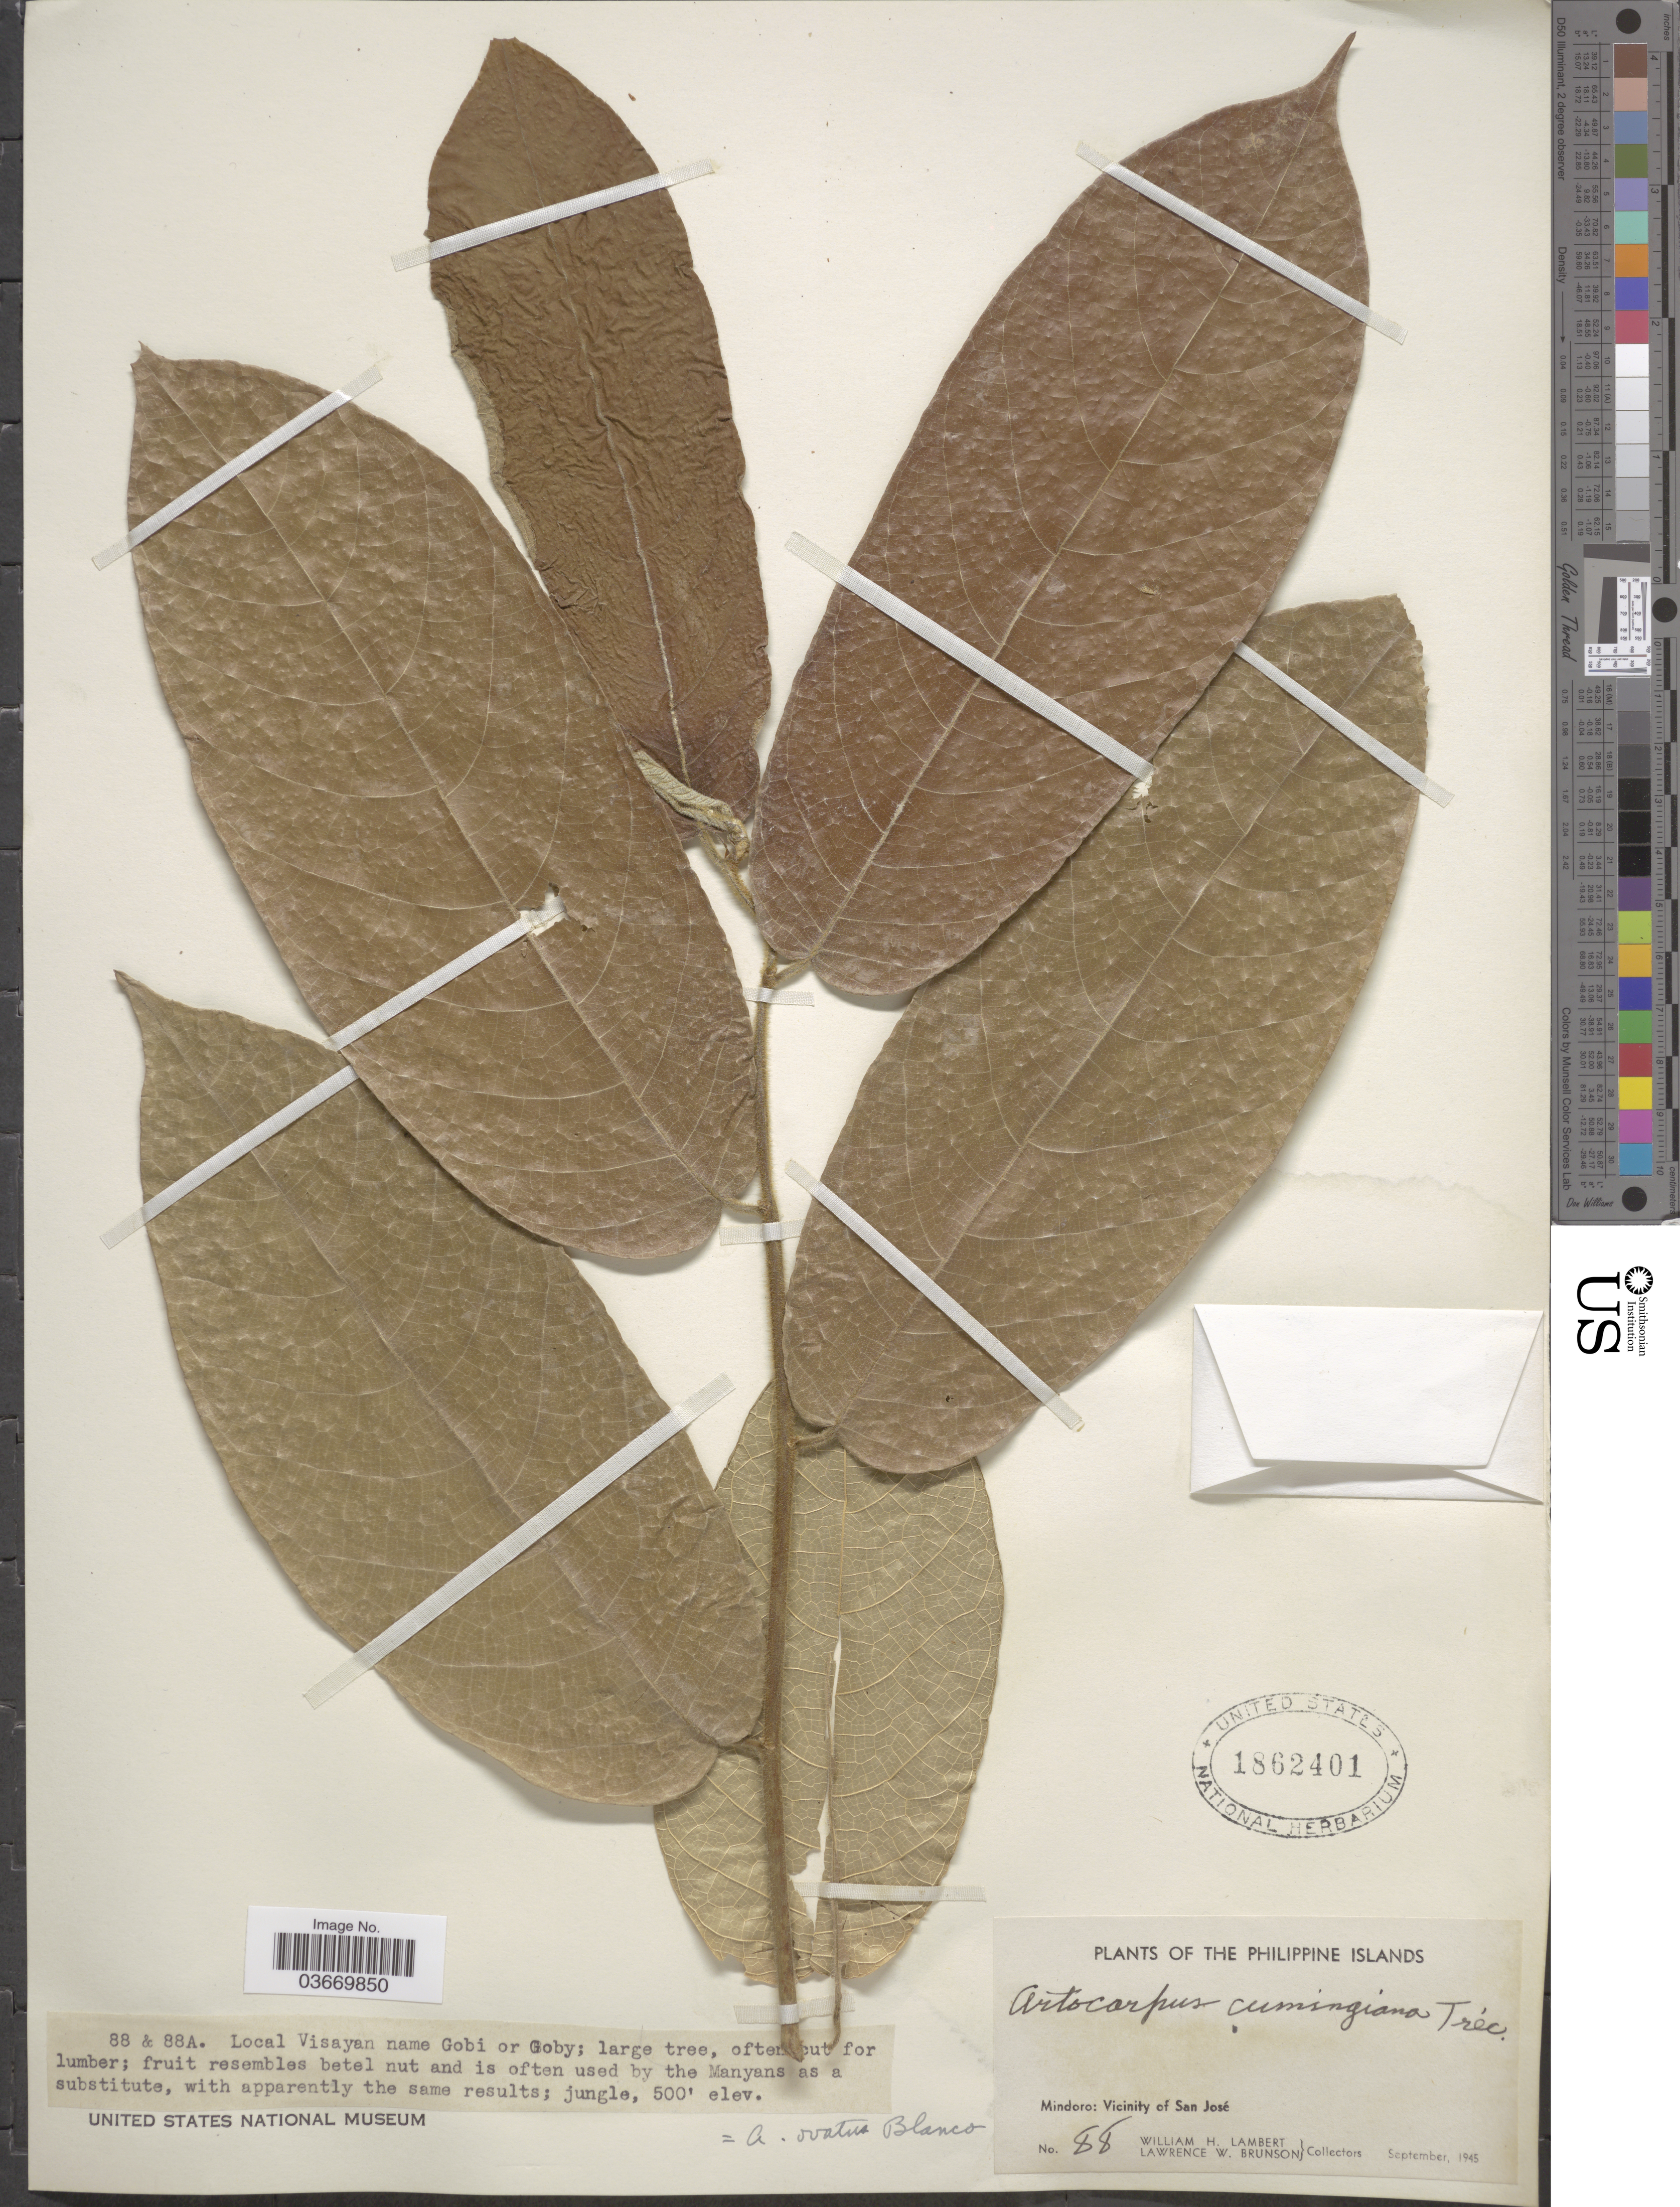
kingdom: Plantae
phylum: Tracheophyta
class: Magnoliopsida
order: Rosales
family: Moraceae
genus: Artocarpus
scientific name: Artocarpus ovatus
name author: Blanco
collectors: W. Lambert & L. Brunson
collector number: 88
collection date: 1945-09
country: Philippines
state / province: Mimaropa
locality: The Philippine Islands. Mindoro: Vicinity of San José.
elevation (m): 152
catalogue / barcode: US 1862401